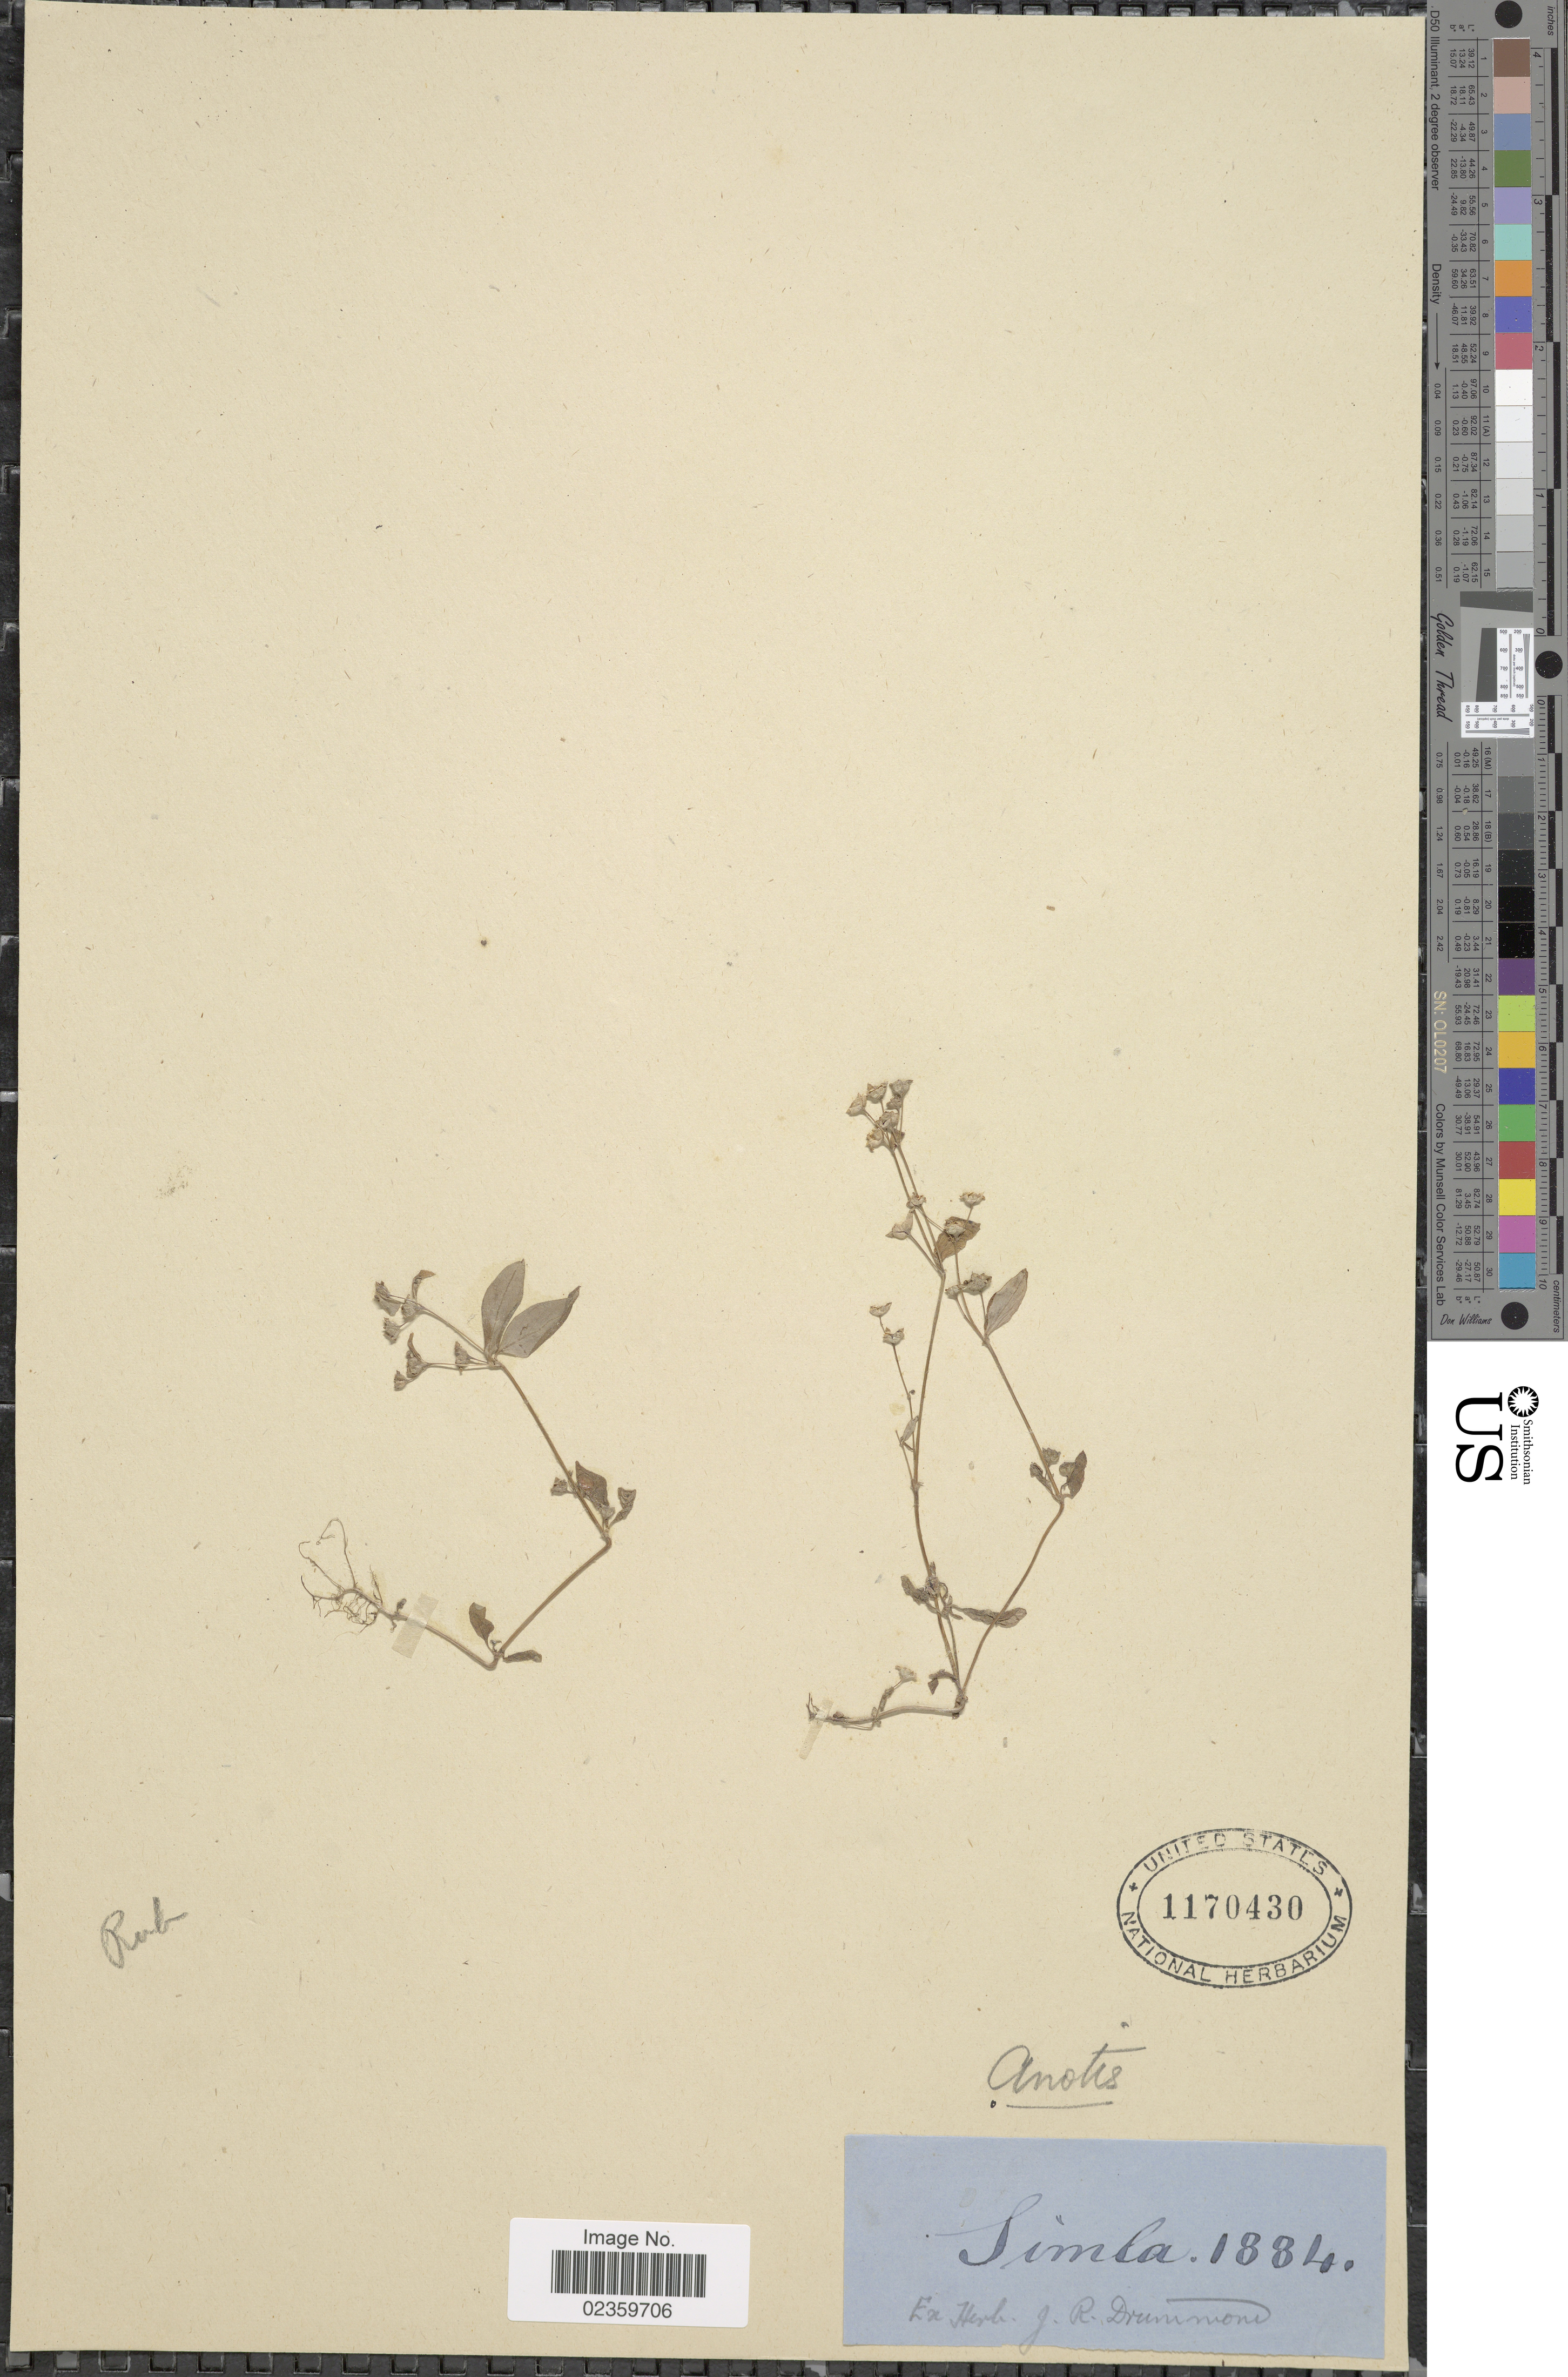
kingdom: Plantae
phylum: Tracheophyta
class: Magnoliopsida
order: Gentianales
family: Rubiaceae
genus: Neanotis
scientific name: Neanotis sp.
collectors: Ex herb. J. R. Drummond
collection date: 1884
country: India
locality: Simla, Anotis [unsure placement]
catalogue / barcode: US 1170430